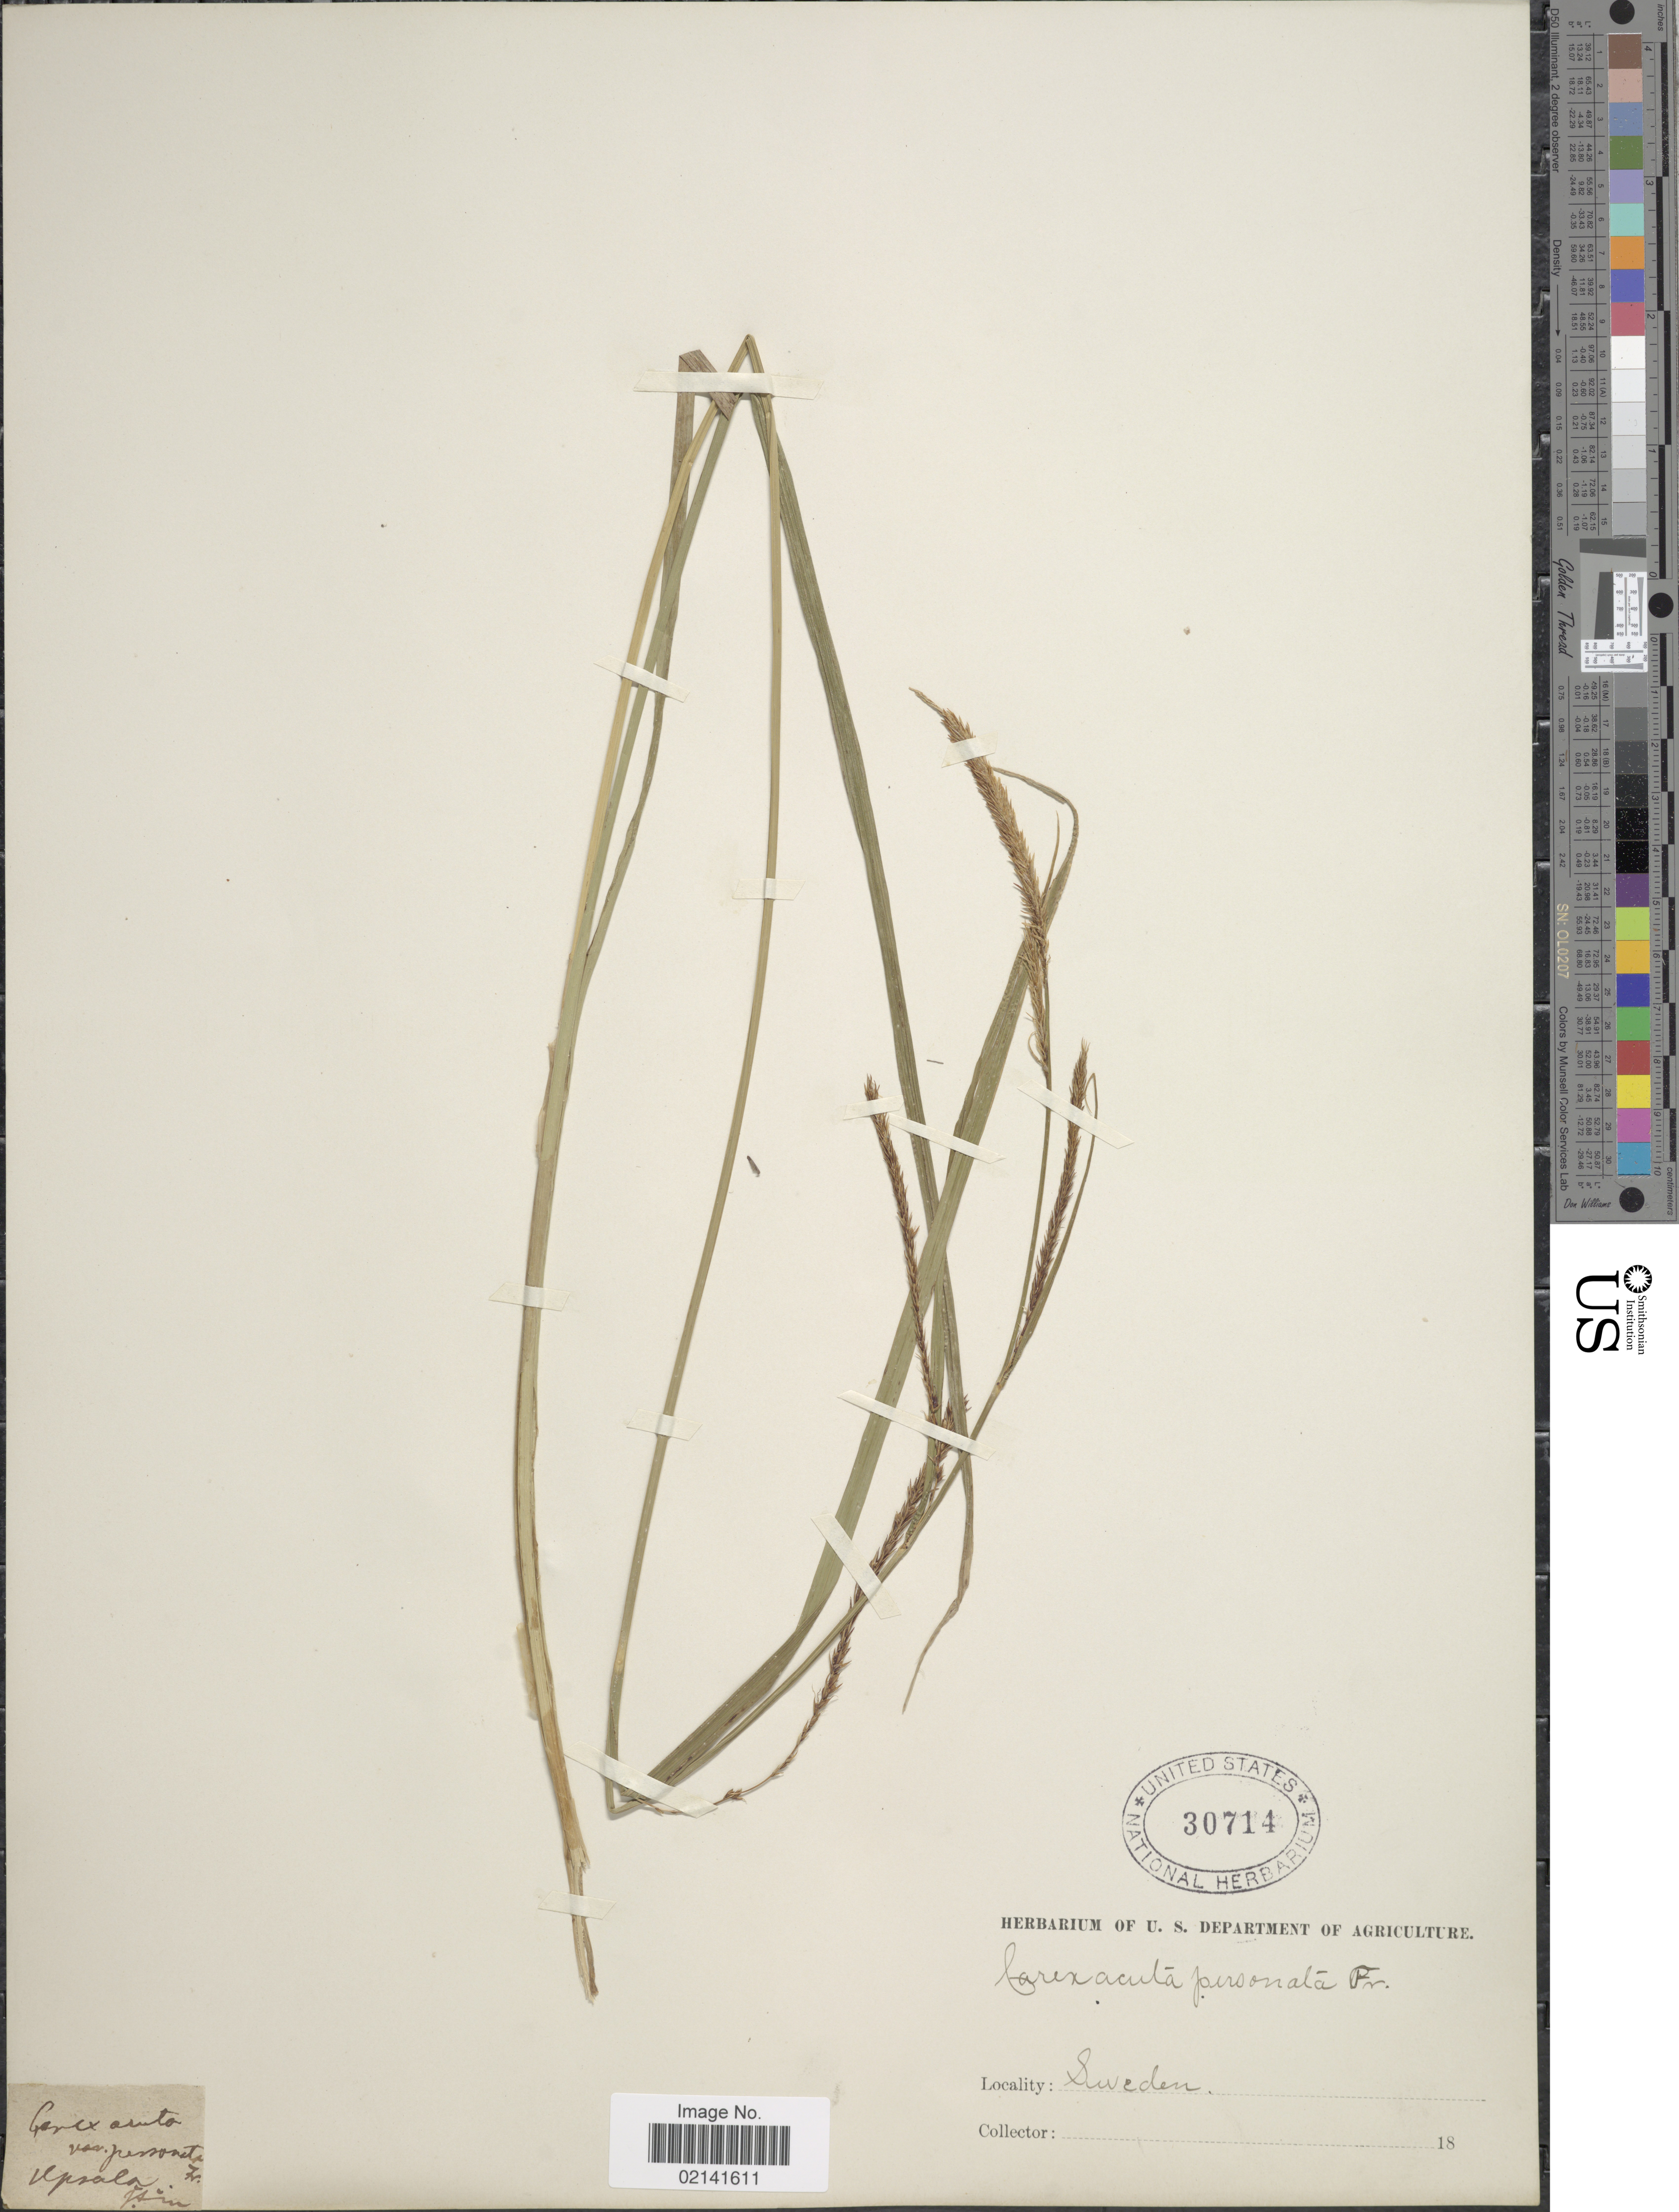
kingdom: Plantae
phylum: Tracheophyta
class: Liliopsida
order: Poales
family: Cyperaceae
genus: Carex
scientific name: Carex acuta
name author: L.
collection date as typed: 18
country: Sweden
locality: Upsala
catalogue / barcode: US 30714